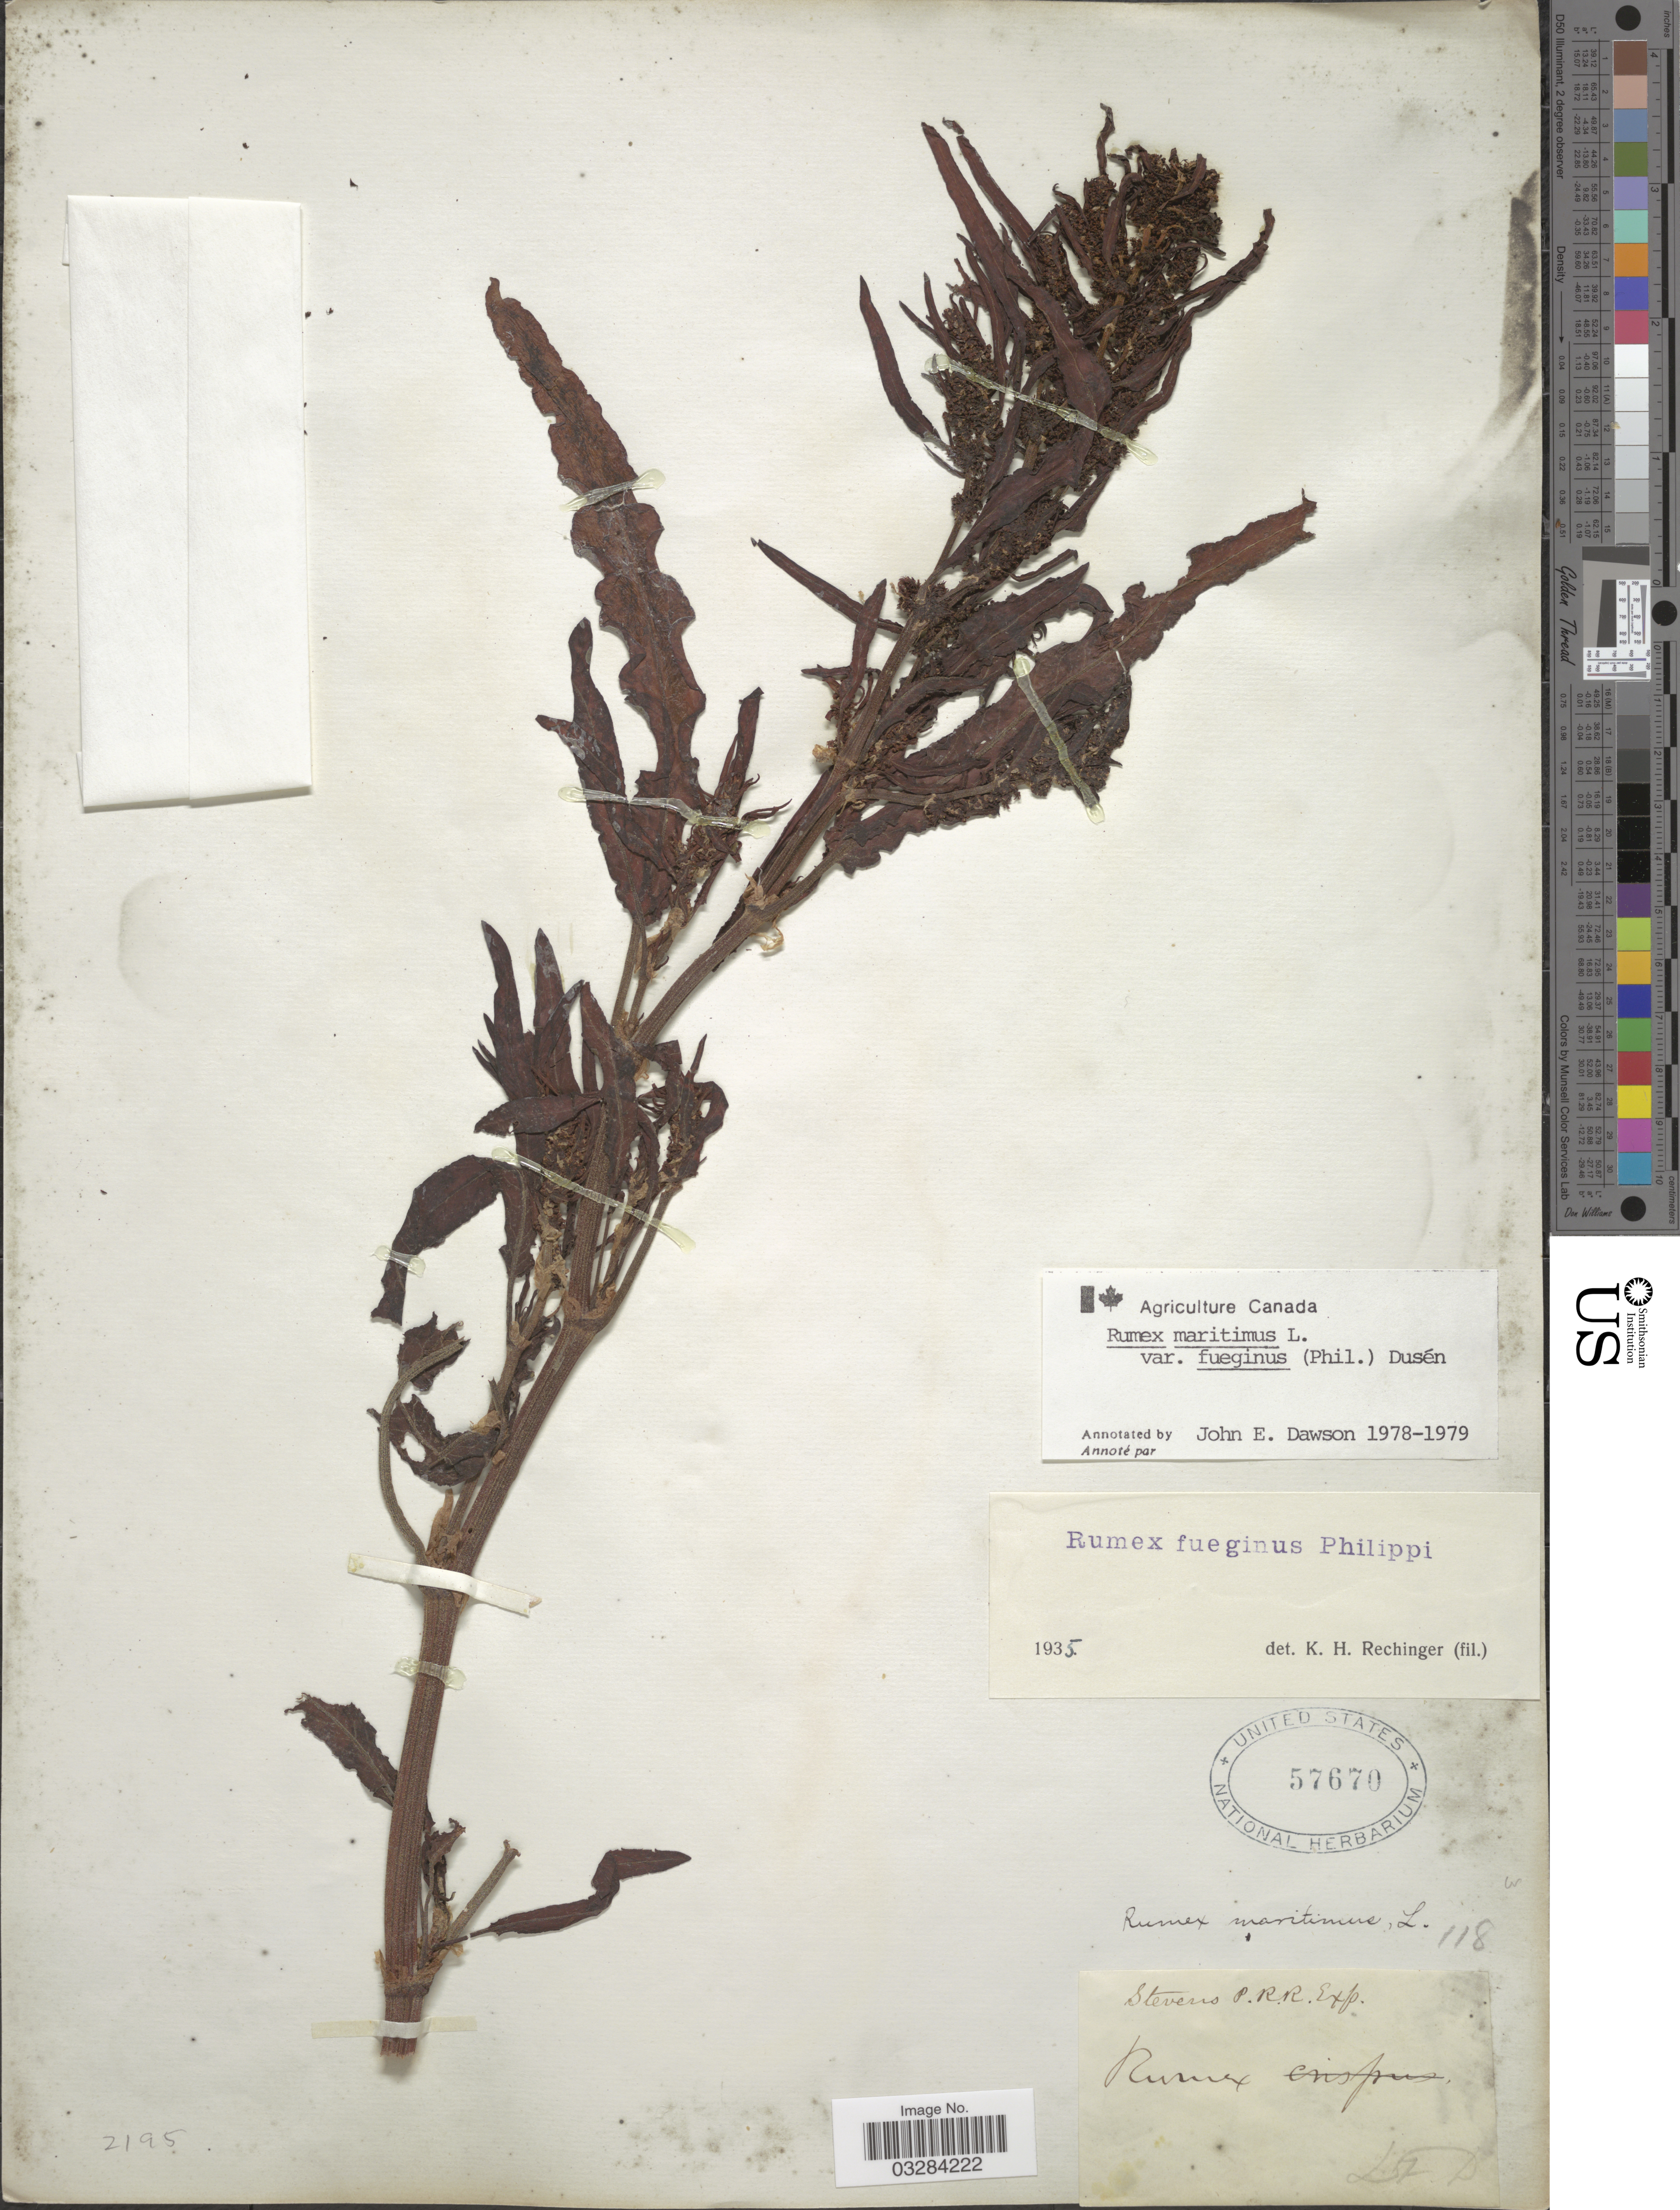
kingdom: Plantae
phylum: Tracheophyta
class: Magnoliopsida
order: Caryophyllales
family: Polygonaceae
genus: Rumex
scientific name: Rumex maritimus var. fueginus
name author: (Phil.) Dusén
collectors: Stevens Pacific Railroad Survey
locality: L. F. P [unsure placement]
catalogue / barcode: US 57670